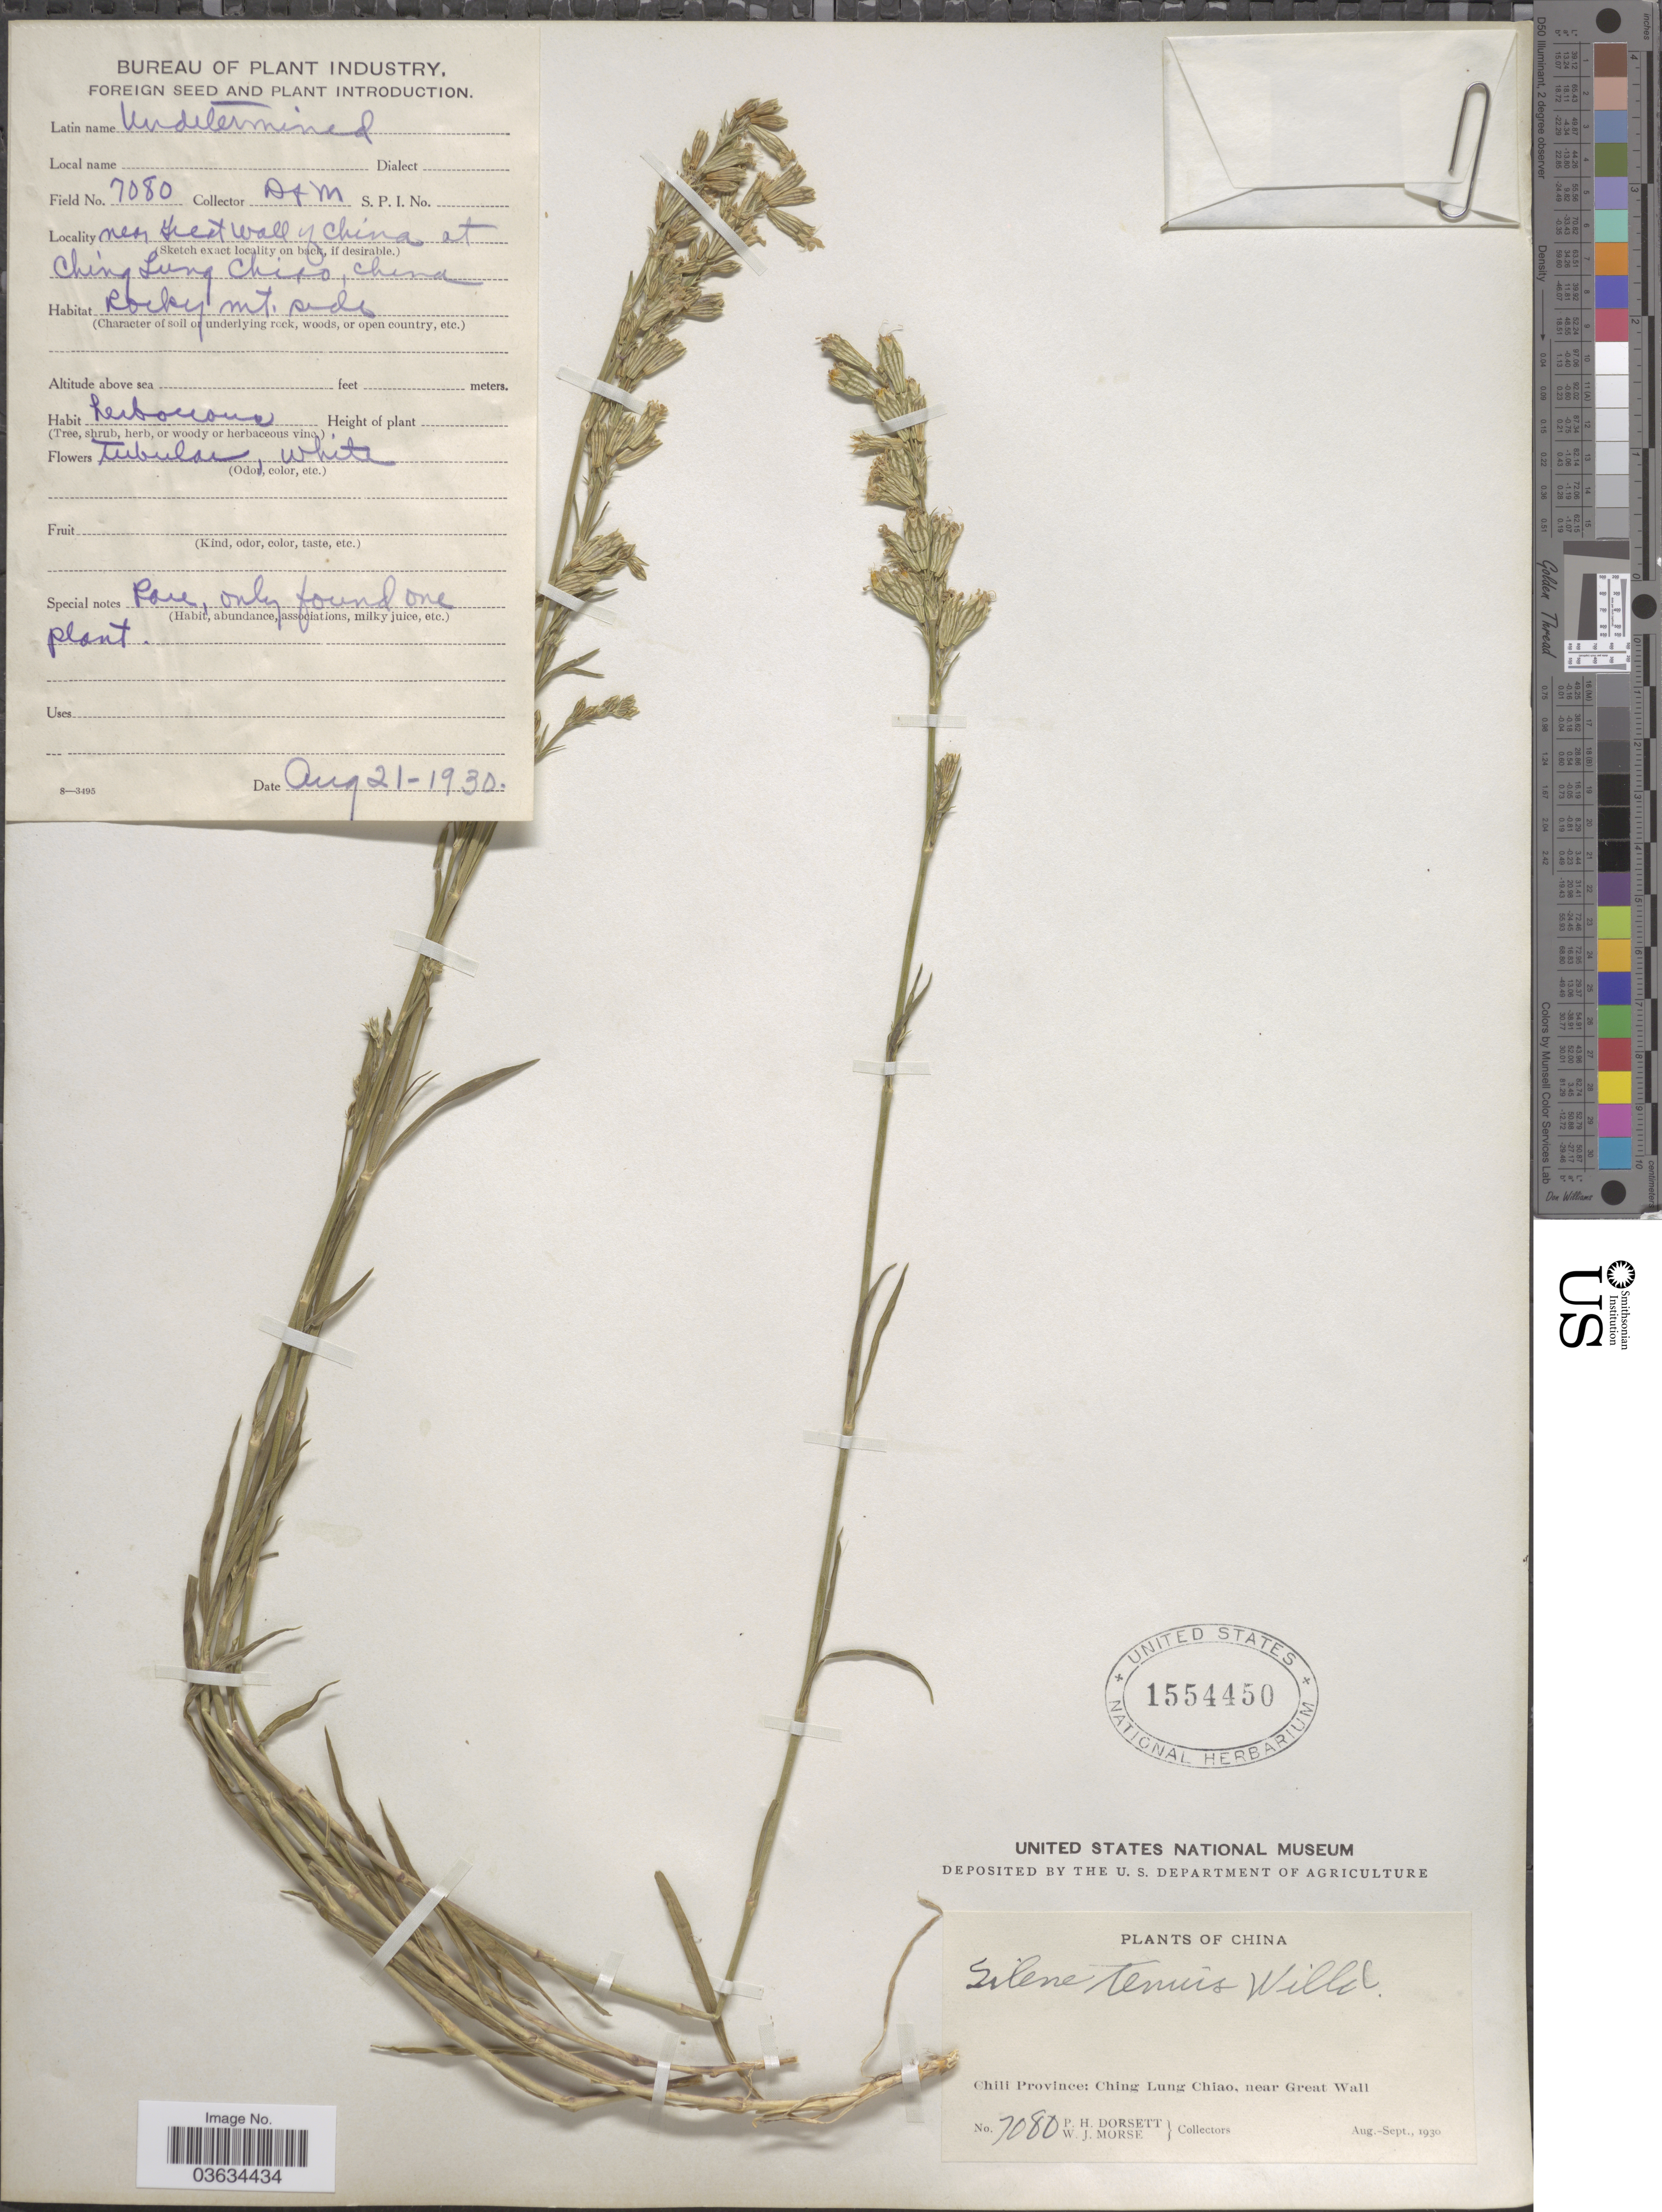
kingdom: Plantae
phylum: Tracheophyta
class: Magnoliopsida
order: Caryophyllales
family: Caryophyllaceae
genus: Silene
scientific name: Silene tenuis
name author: Willd.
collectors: P. H. Dorsett & W. J. Morse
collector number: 7080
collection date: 1930-08/1930-09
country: China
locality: Chili Province: Ching Lung Chiao, near Great Wall.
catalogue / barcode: US 1554450